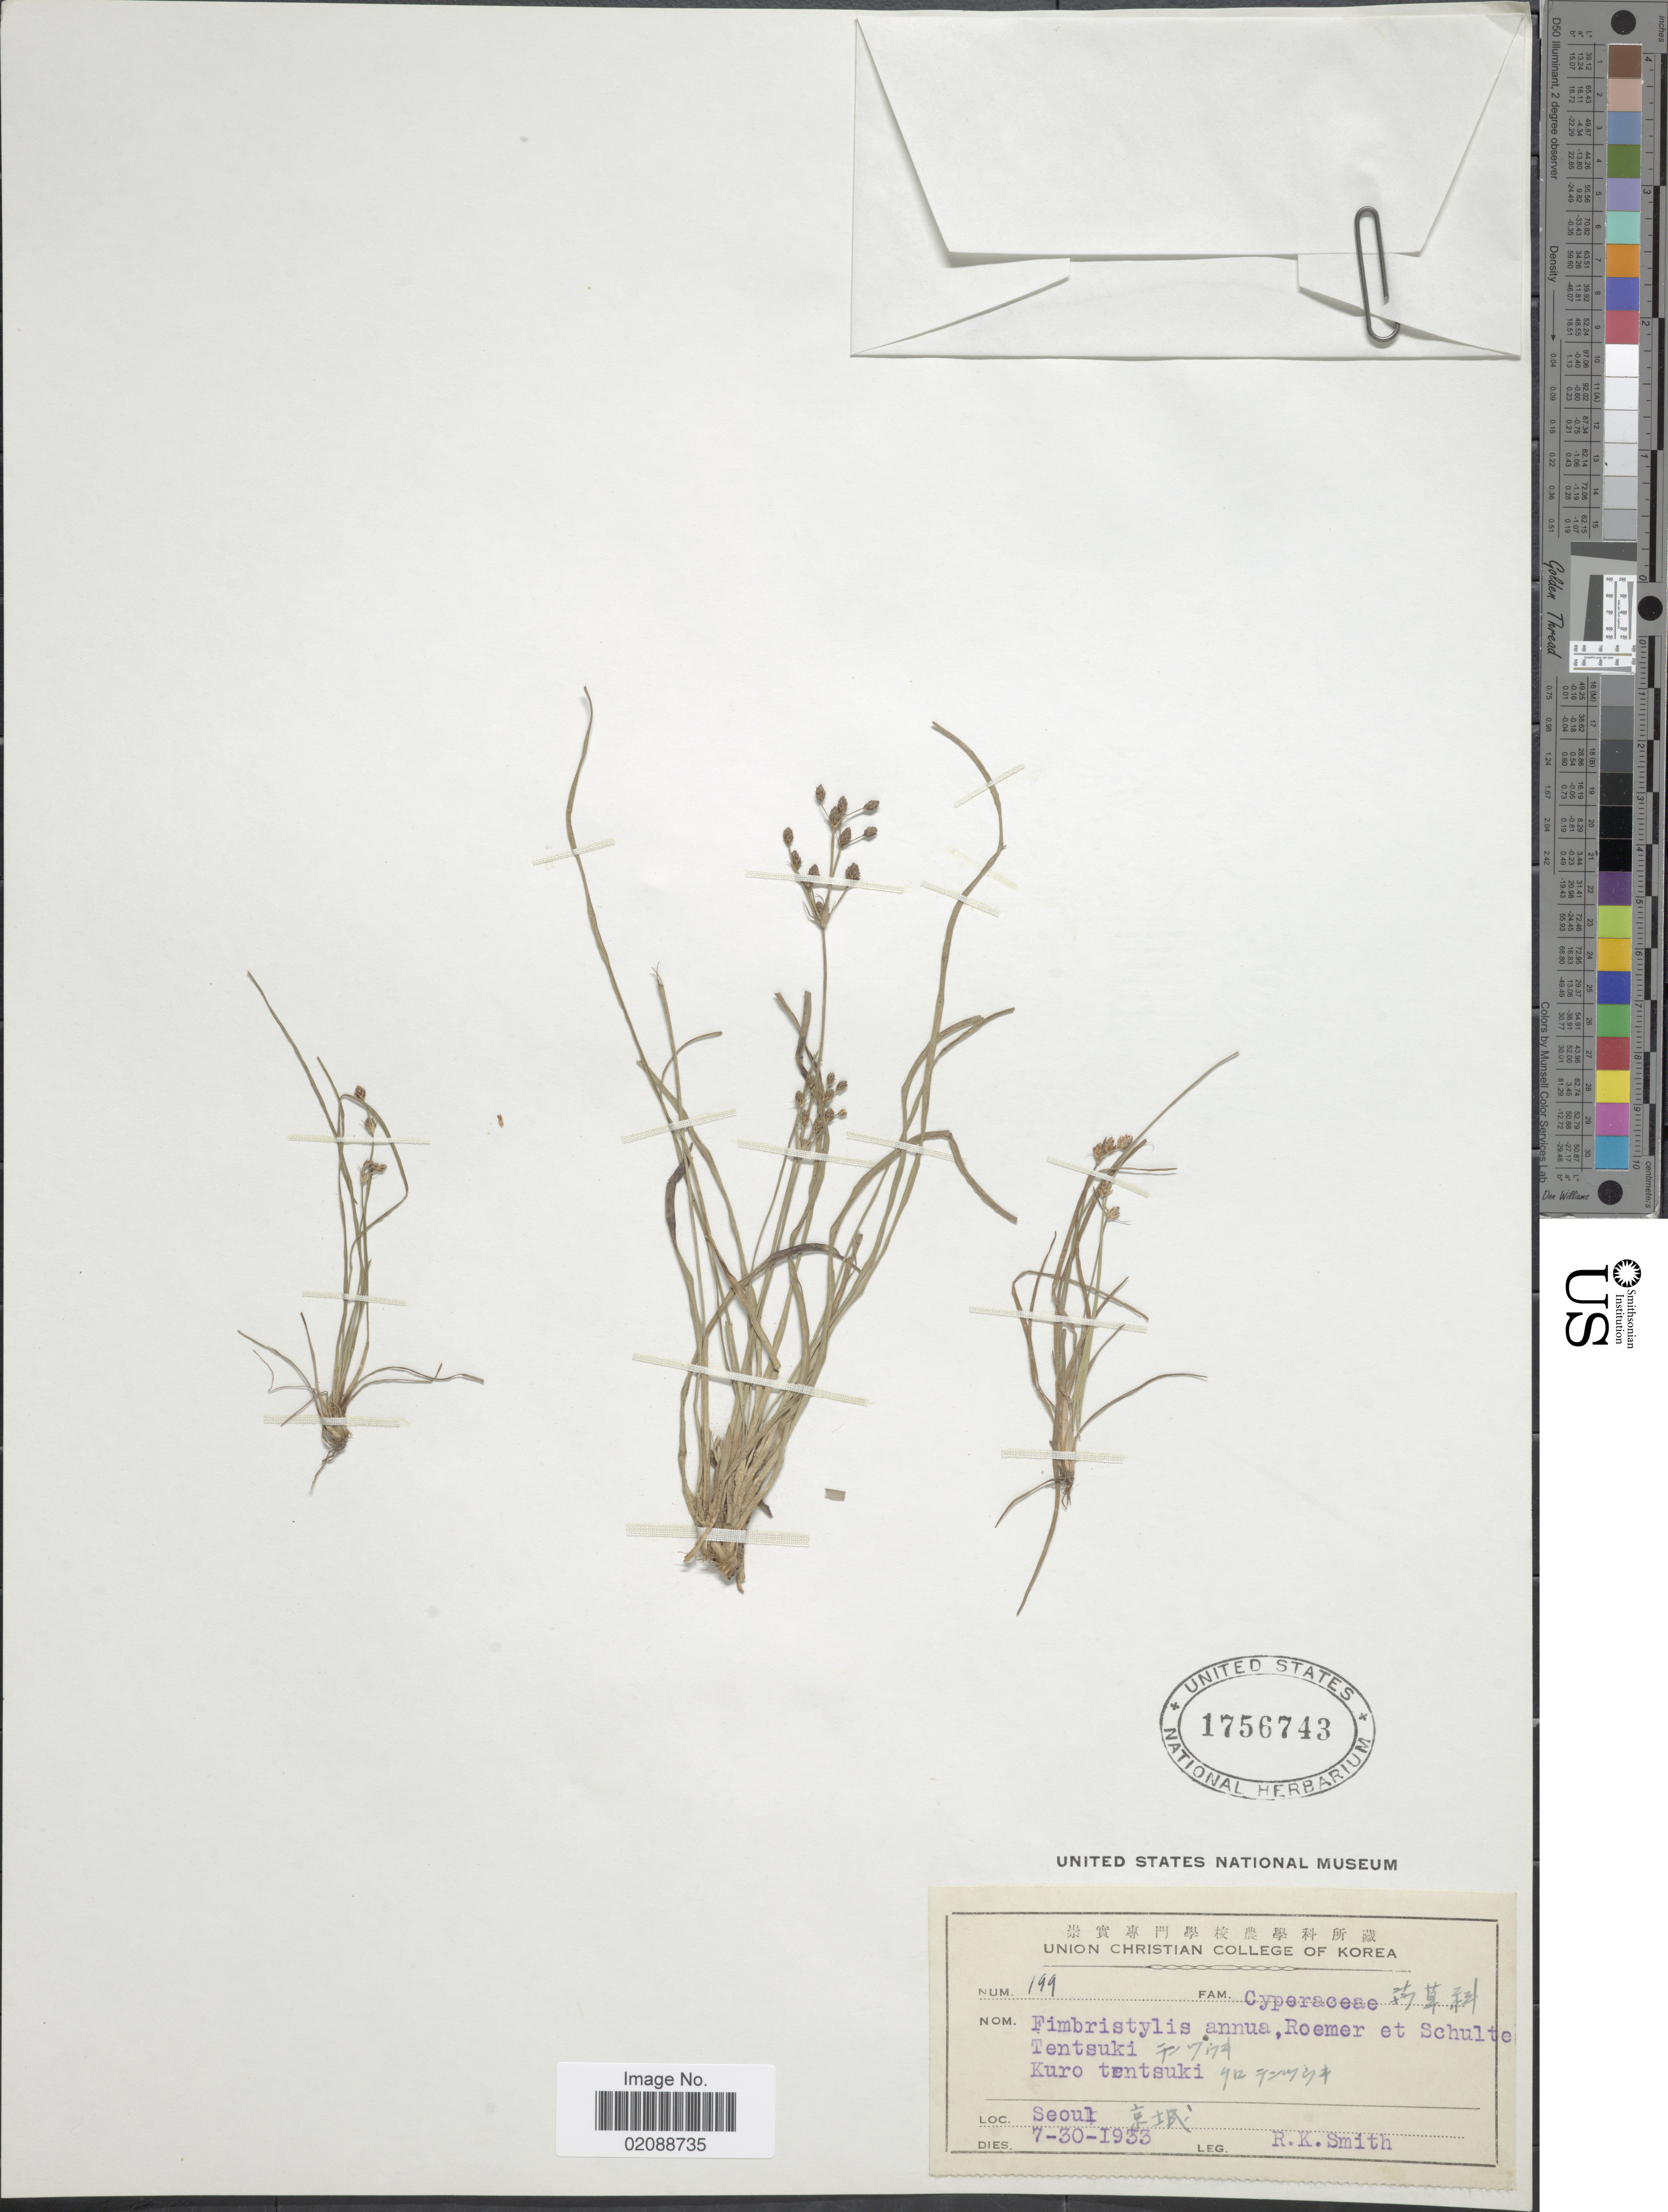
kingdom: Plantae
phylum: Tracheophyta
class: Liliopsida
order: Poales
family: Cyperaceae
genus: Fimbristylis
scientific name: Fimbristylis annua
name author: (All.) Roem. & Schult.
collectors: R. Smith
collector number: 199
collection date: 1933-07-30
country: South Korea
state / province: Seoul Special City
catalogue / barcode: US 1756743